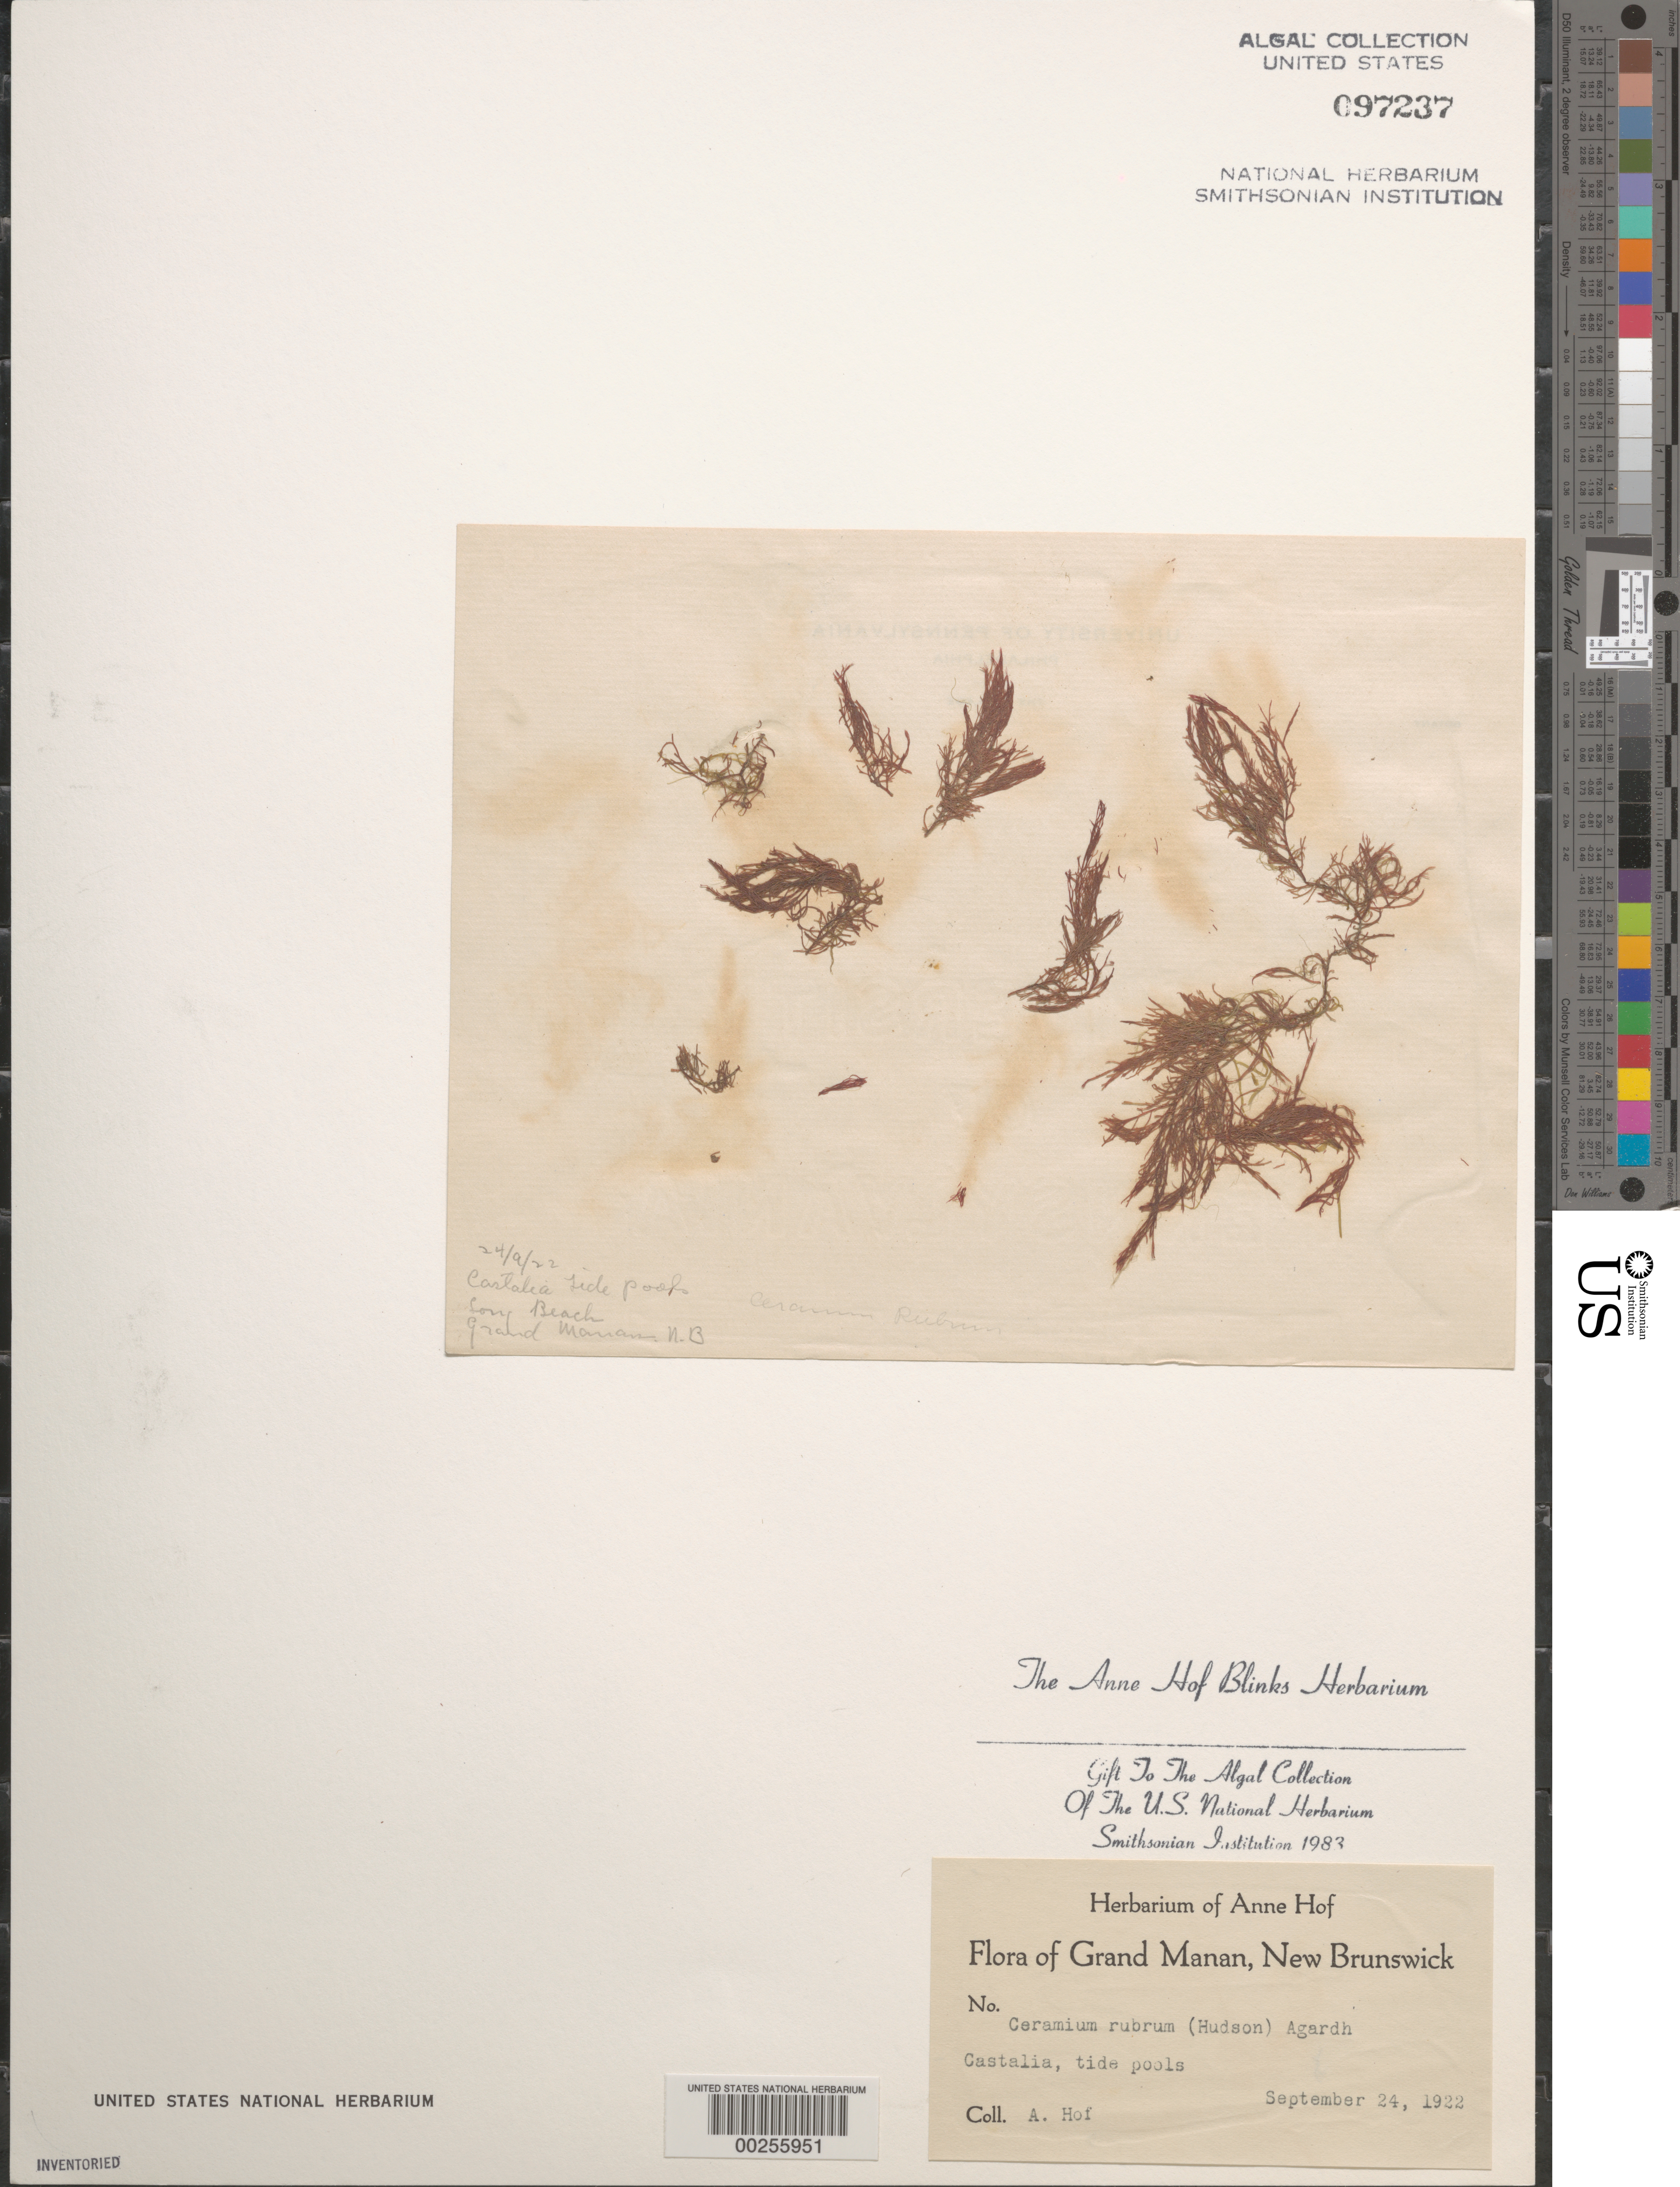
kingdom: Plantae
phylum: Rhodophyta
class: Florideophyceae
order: Ceramiales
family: Ceramiaceae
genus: Ceramium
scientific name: Ceramium rubrum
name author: C. Agardh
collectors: A. Blinks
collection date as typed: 24 Sep 1922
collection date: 1922-09-24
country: Canada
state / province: New Brunswick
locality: Grand manan, castalia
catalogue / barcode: US 97237